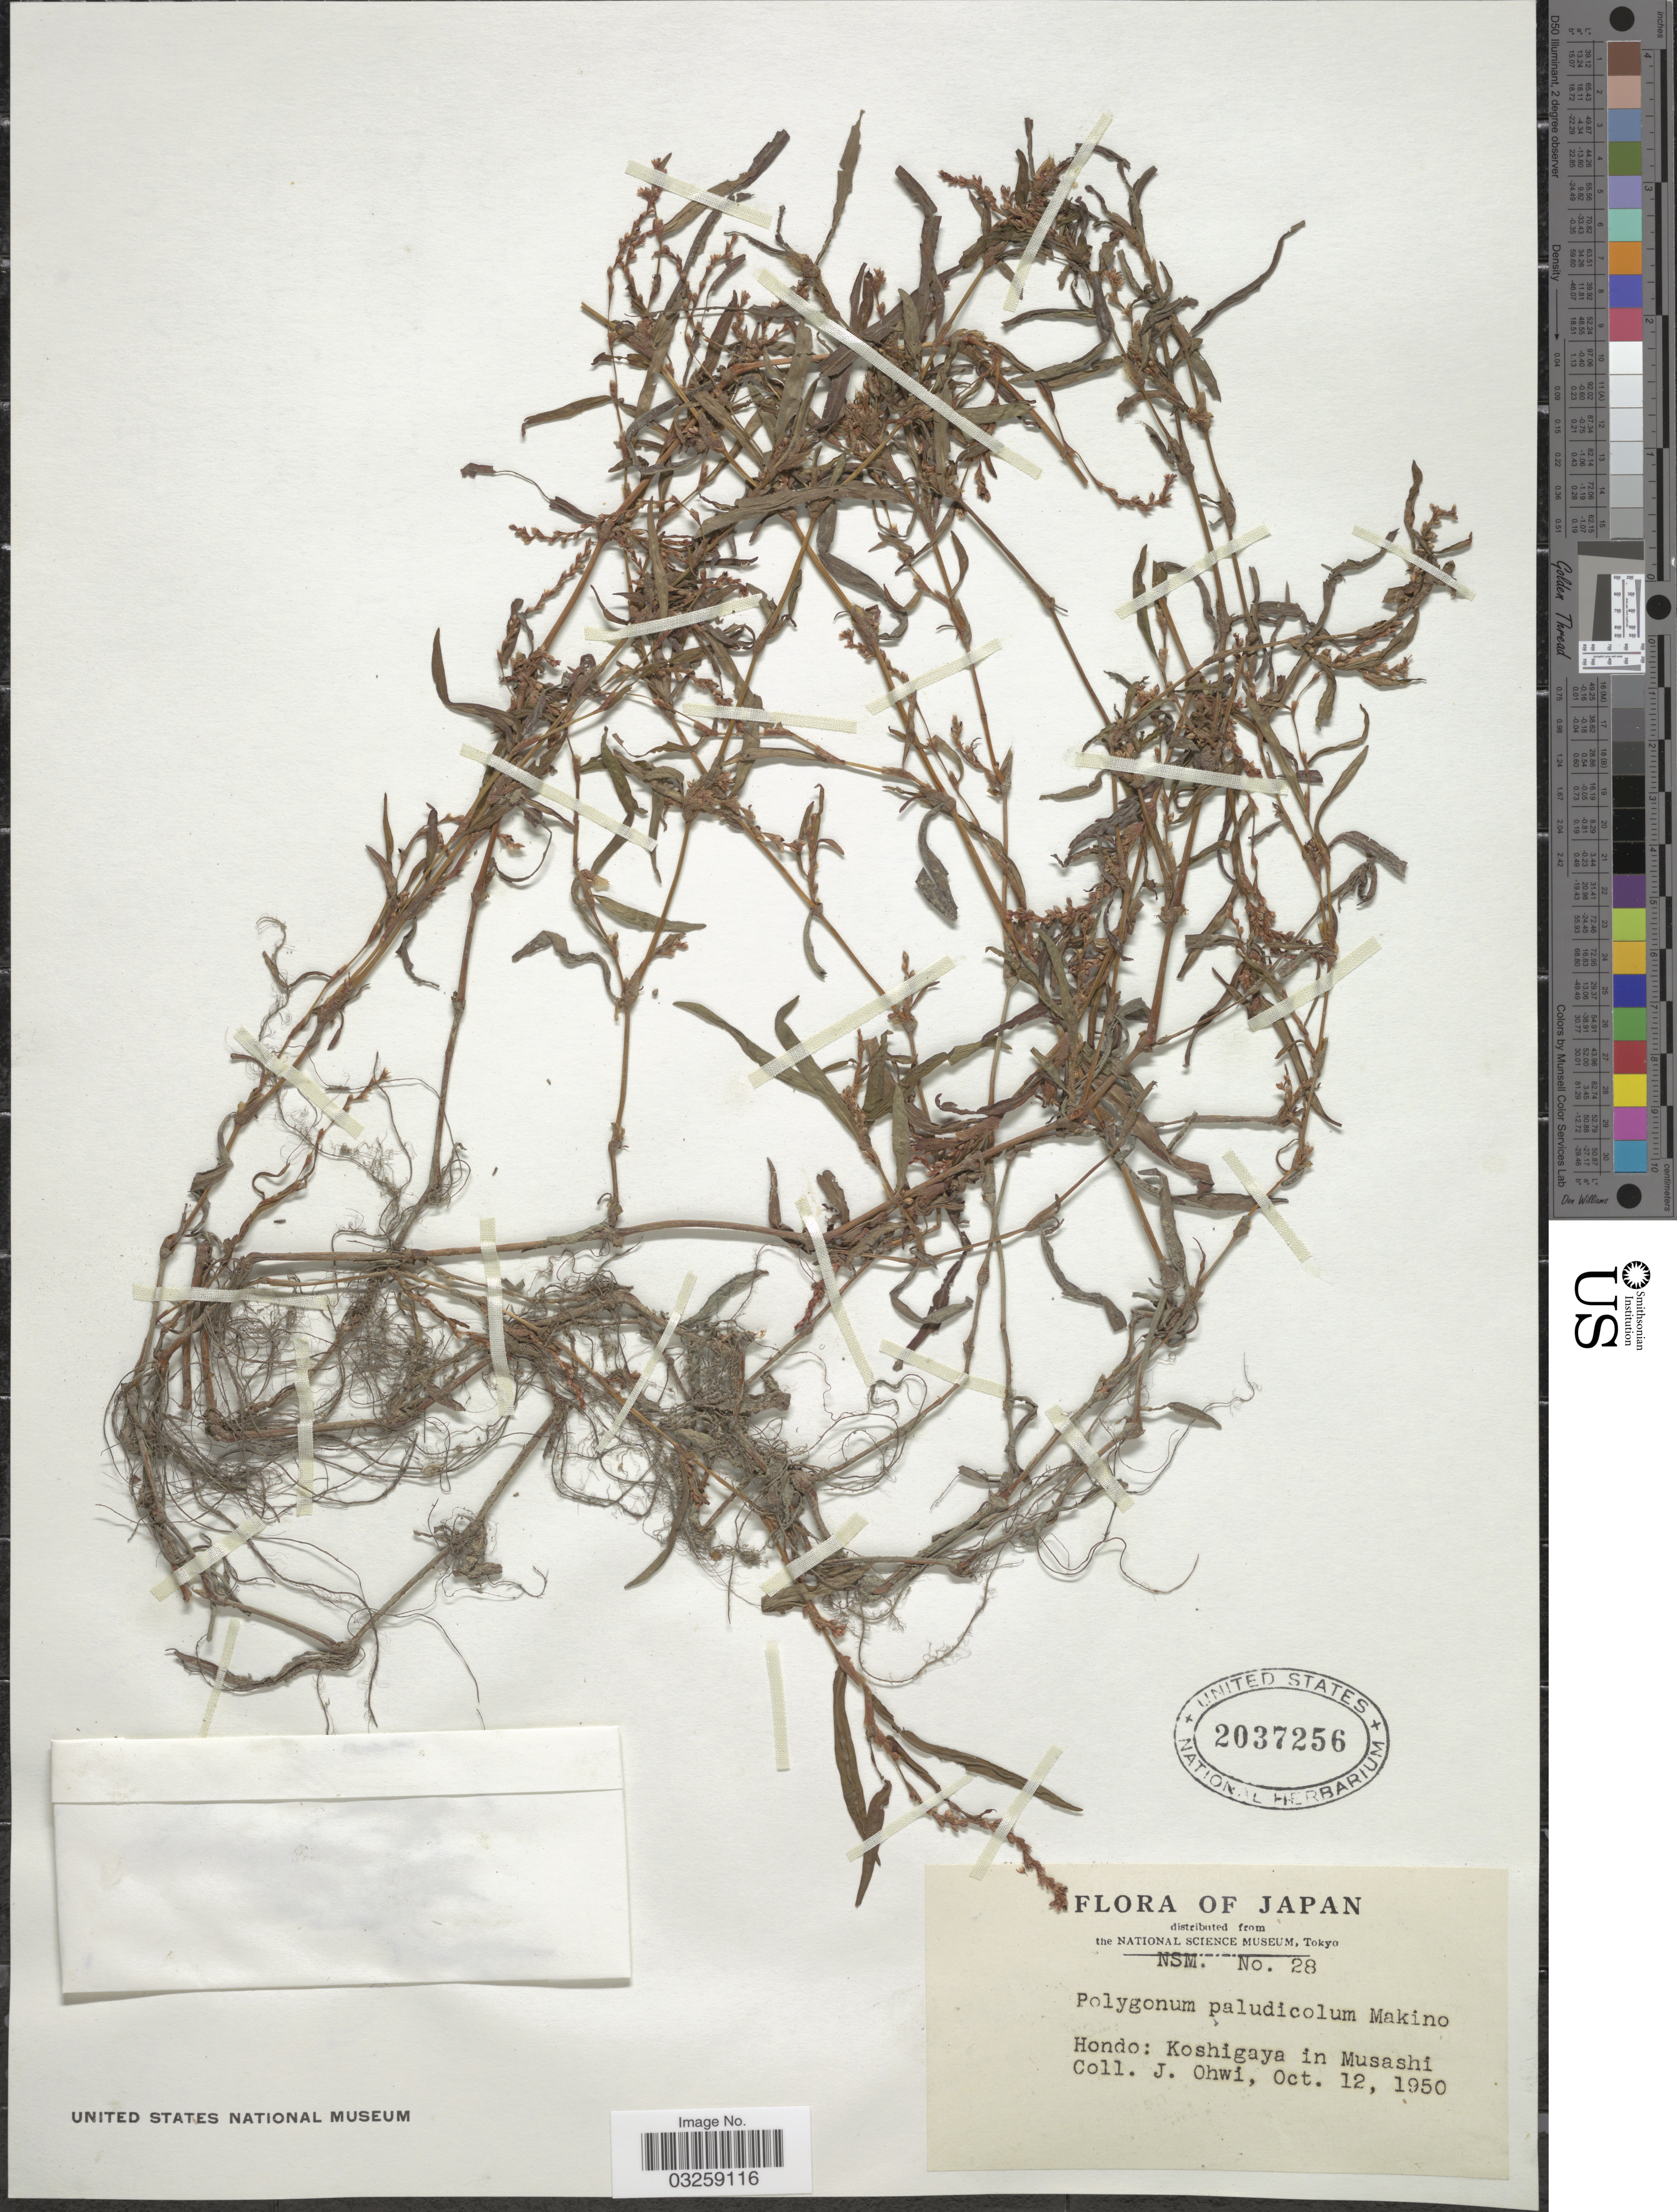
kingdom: Plantae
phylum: Tracheophyta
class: Magnoliopsida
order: Caryophyllales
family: Polygonaceae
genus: Polygonum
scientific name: Polygonum paludicola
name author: Makino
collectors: J. Ohwi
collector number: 28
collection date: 1950-10-12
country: Japan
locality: Hondo: Koshigaya in Musashi.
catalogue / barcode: US 2037256